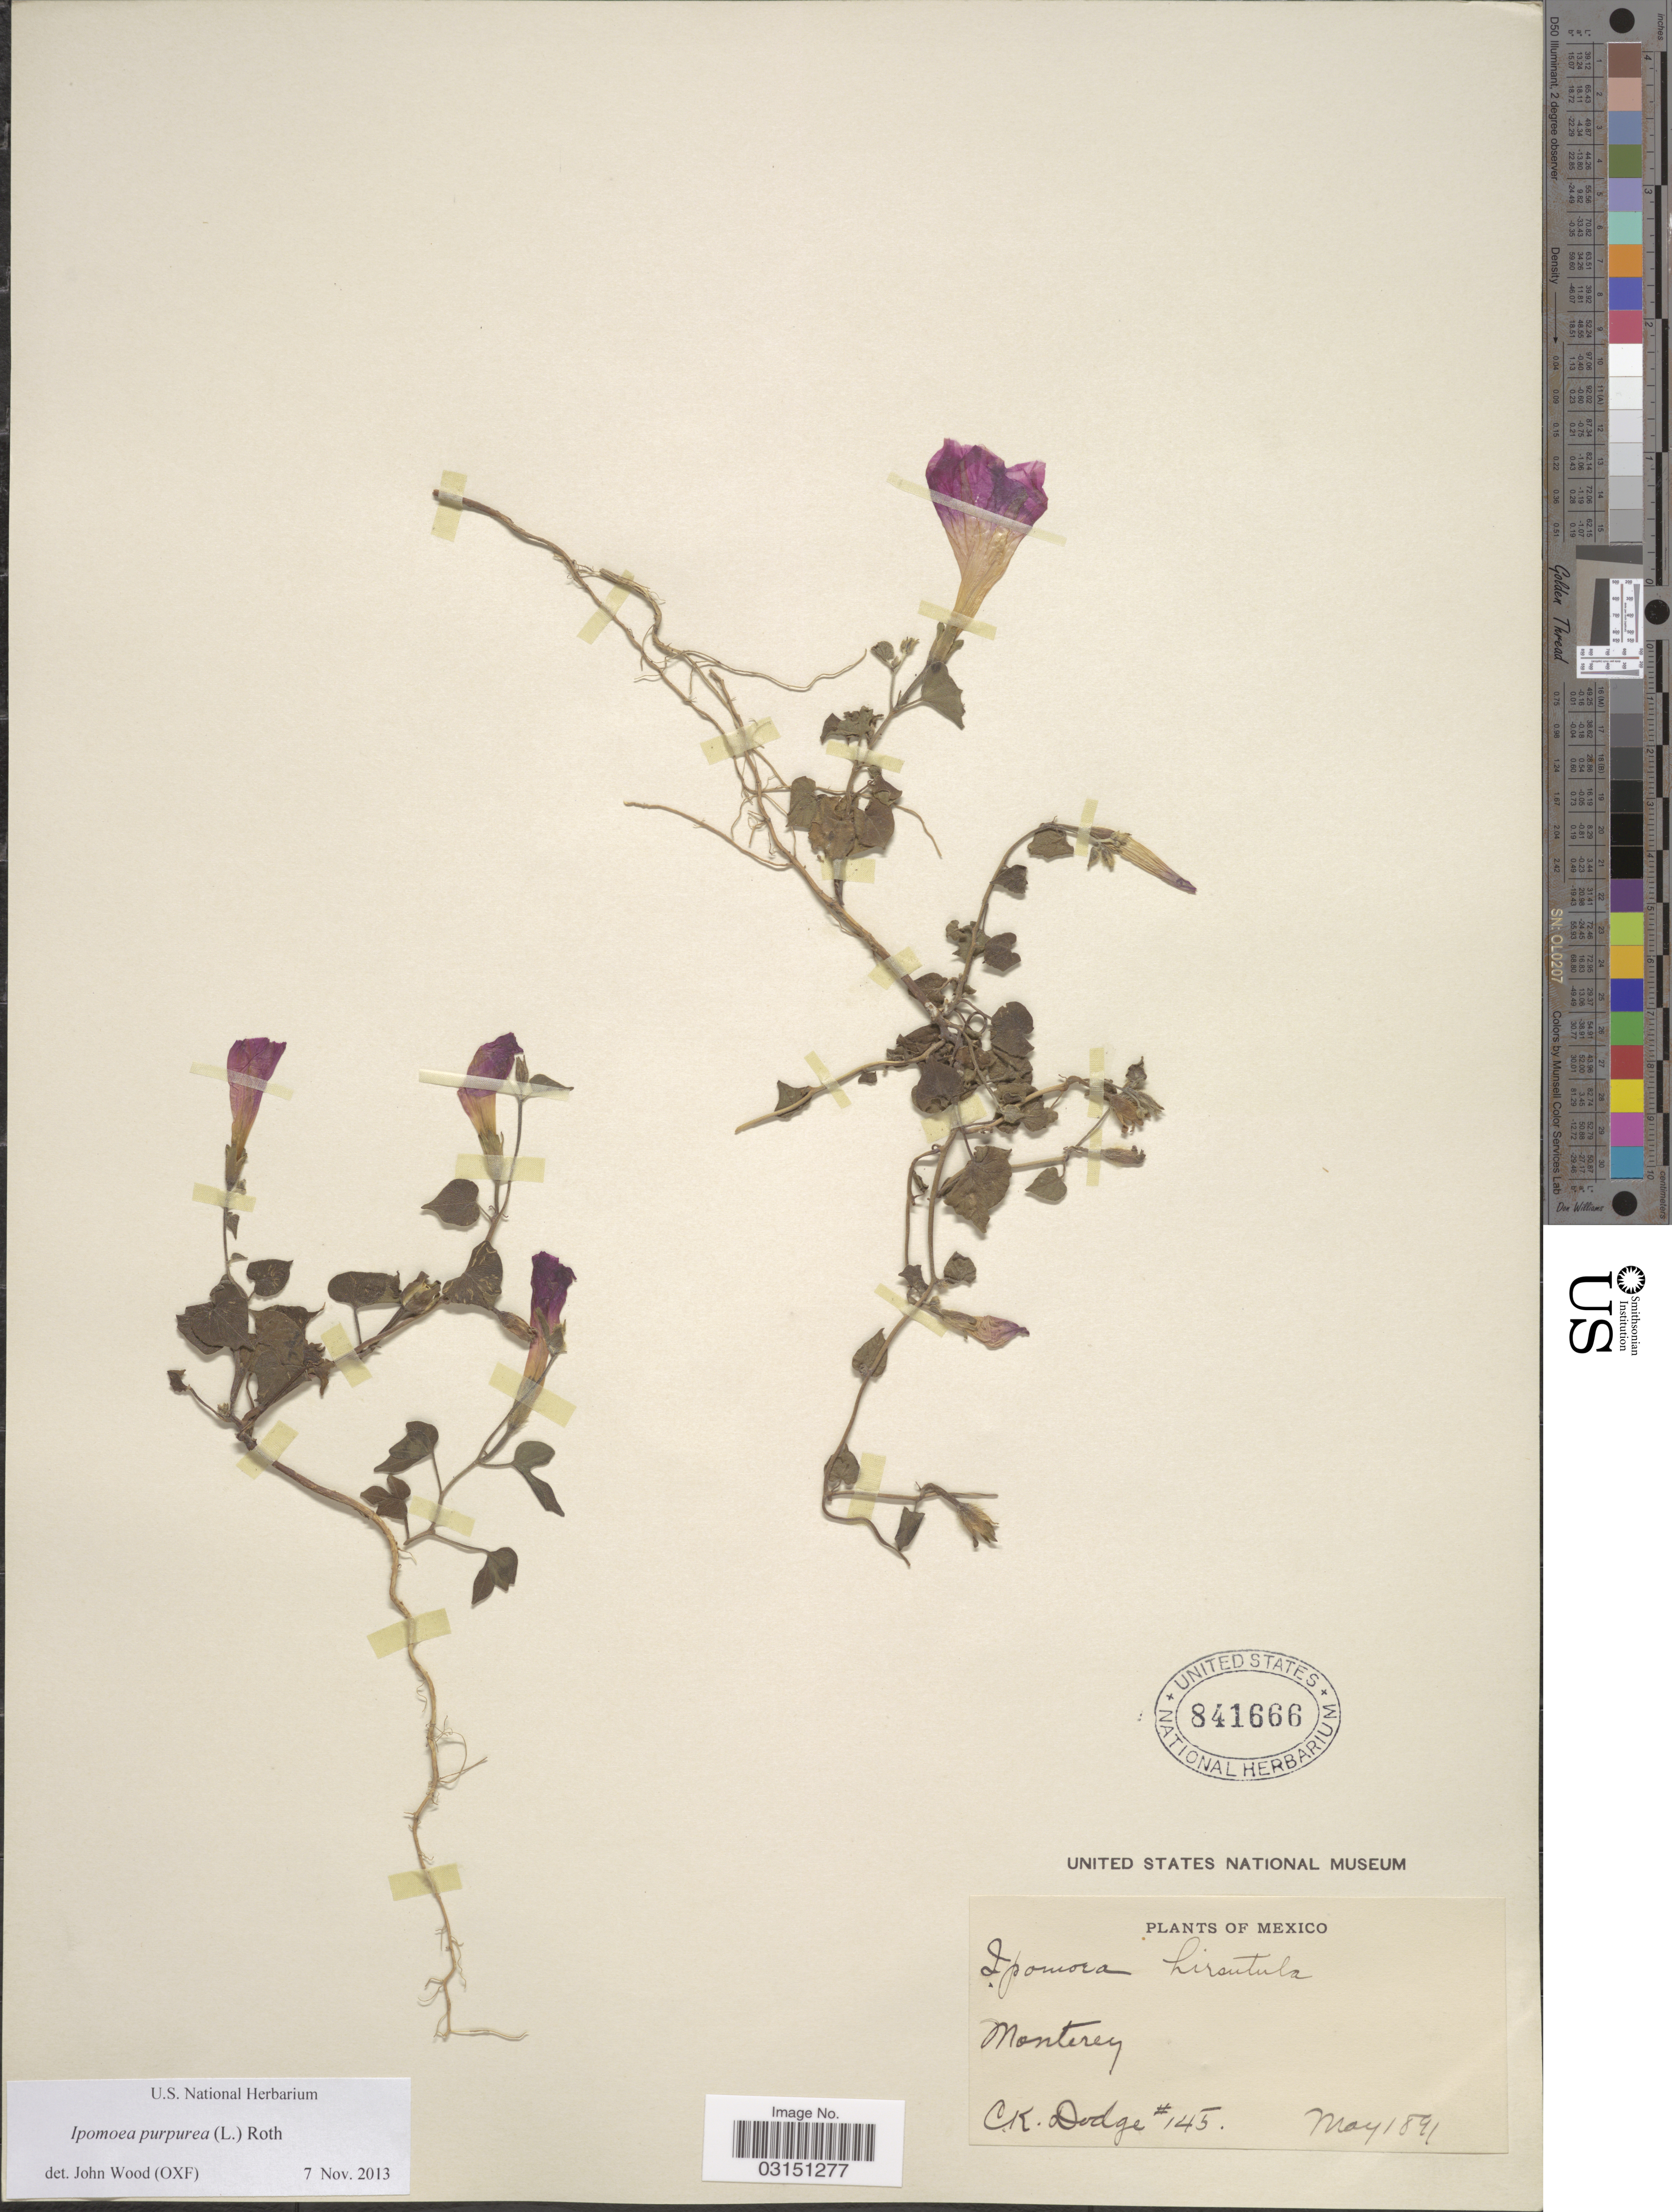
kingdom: Plantae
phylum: Tracheophyta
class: Magnoliopsida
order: Solanales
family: Convolvulaceae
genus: Ipomoea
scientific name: Ipomoea purpurea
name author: (L.) Roth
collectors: C. Dodge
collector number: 145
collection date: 1891-05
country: Mexico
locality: Monterey.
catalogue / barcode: US 841666